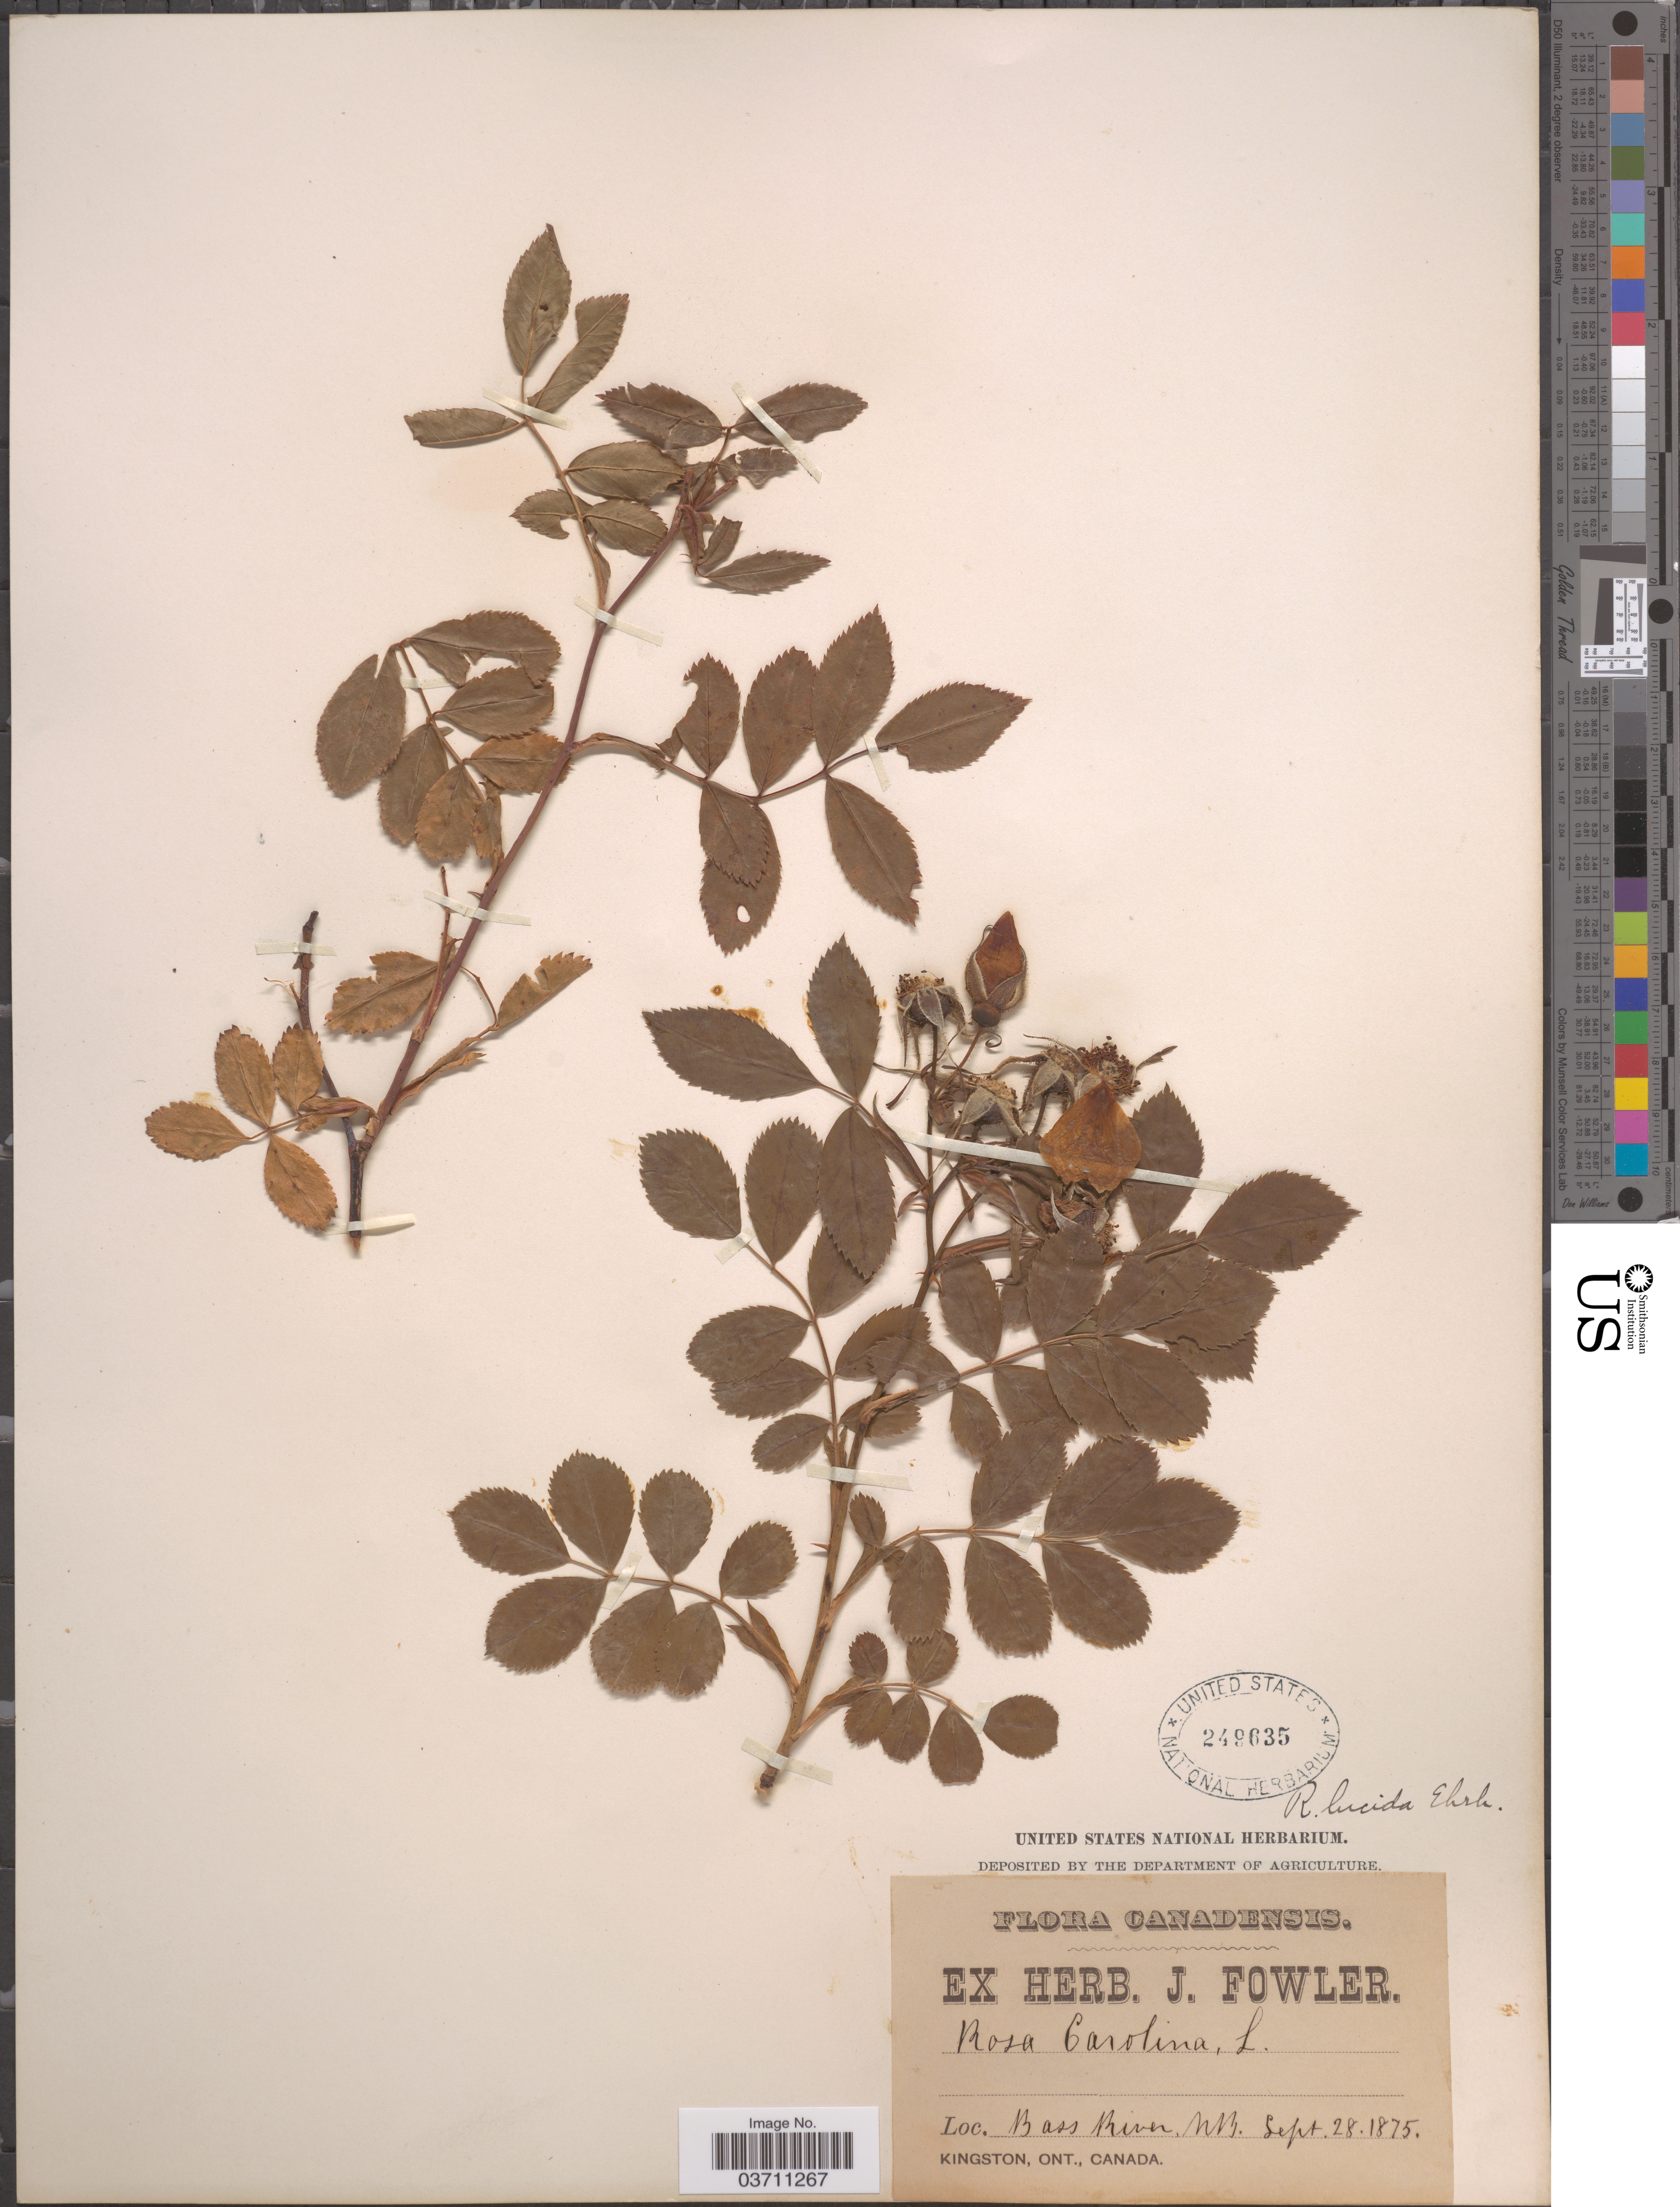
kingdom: Plantae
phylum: Tracheophyta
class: Magnoliopsida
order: Rosales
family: Rosaceae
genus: Rosa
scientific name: Rosa lucida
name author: Meehan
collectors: ex herb. J. Fowler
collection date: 1875-09-28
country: Canada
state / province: New Brunswick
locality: Bass River.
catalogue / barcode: US 249635